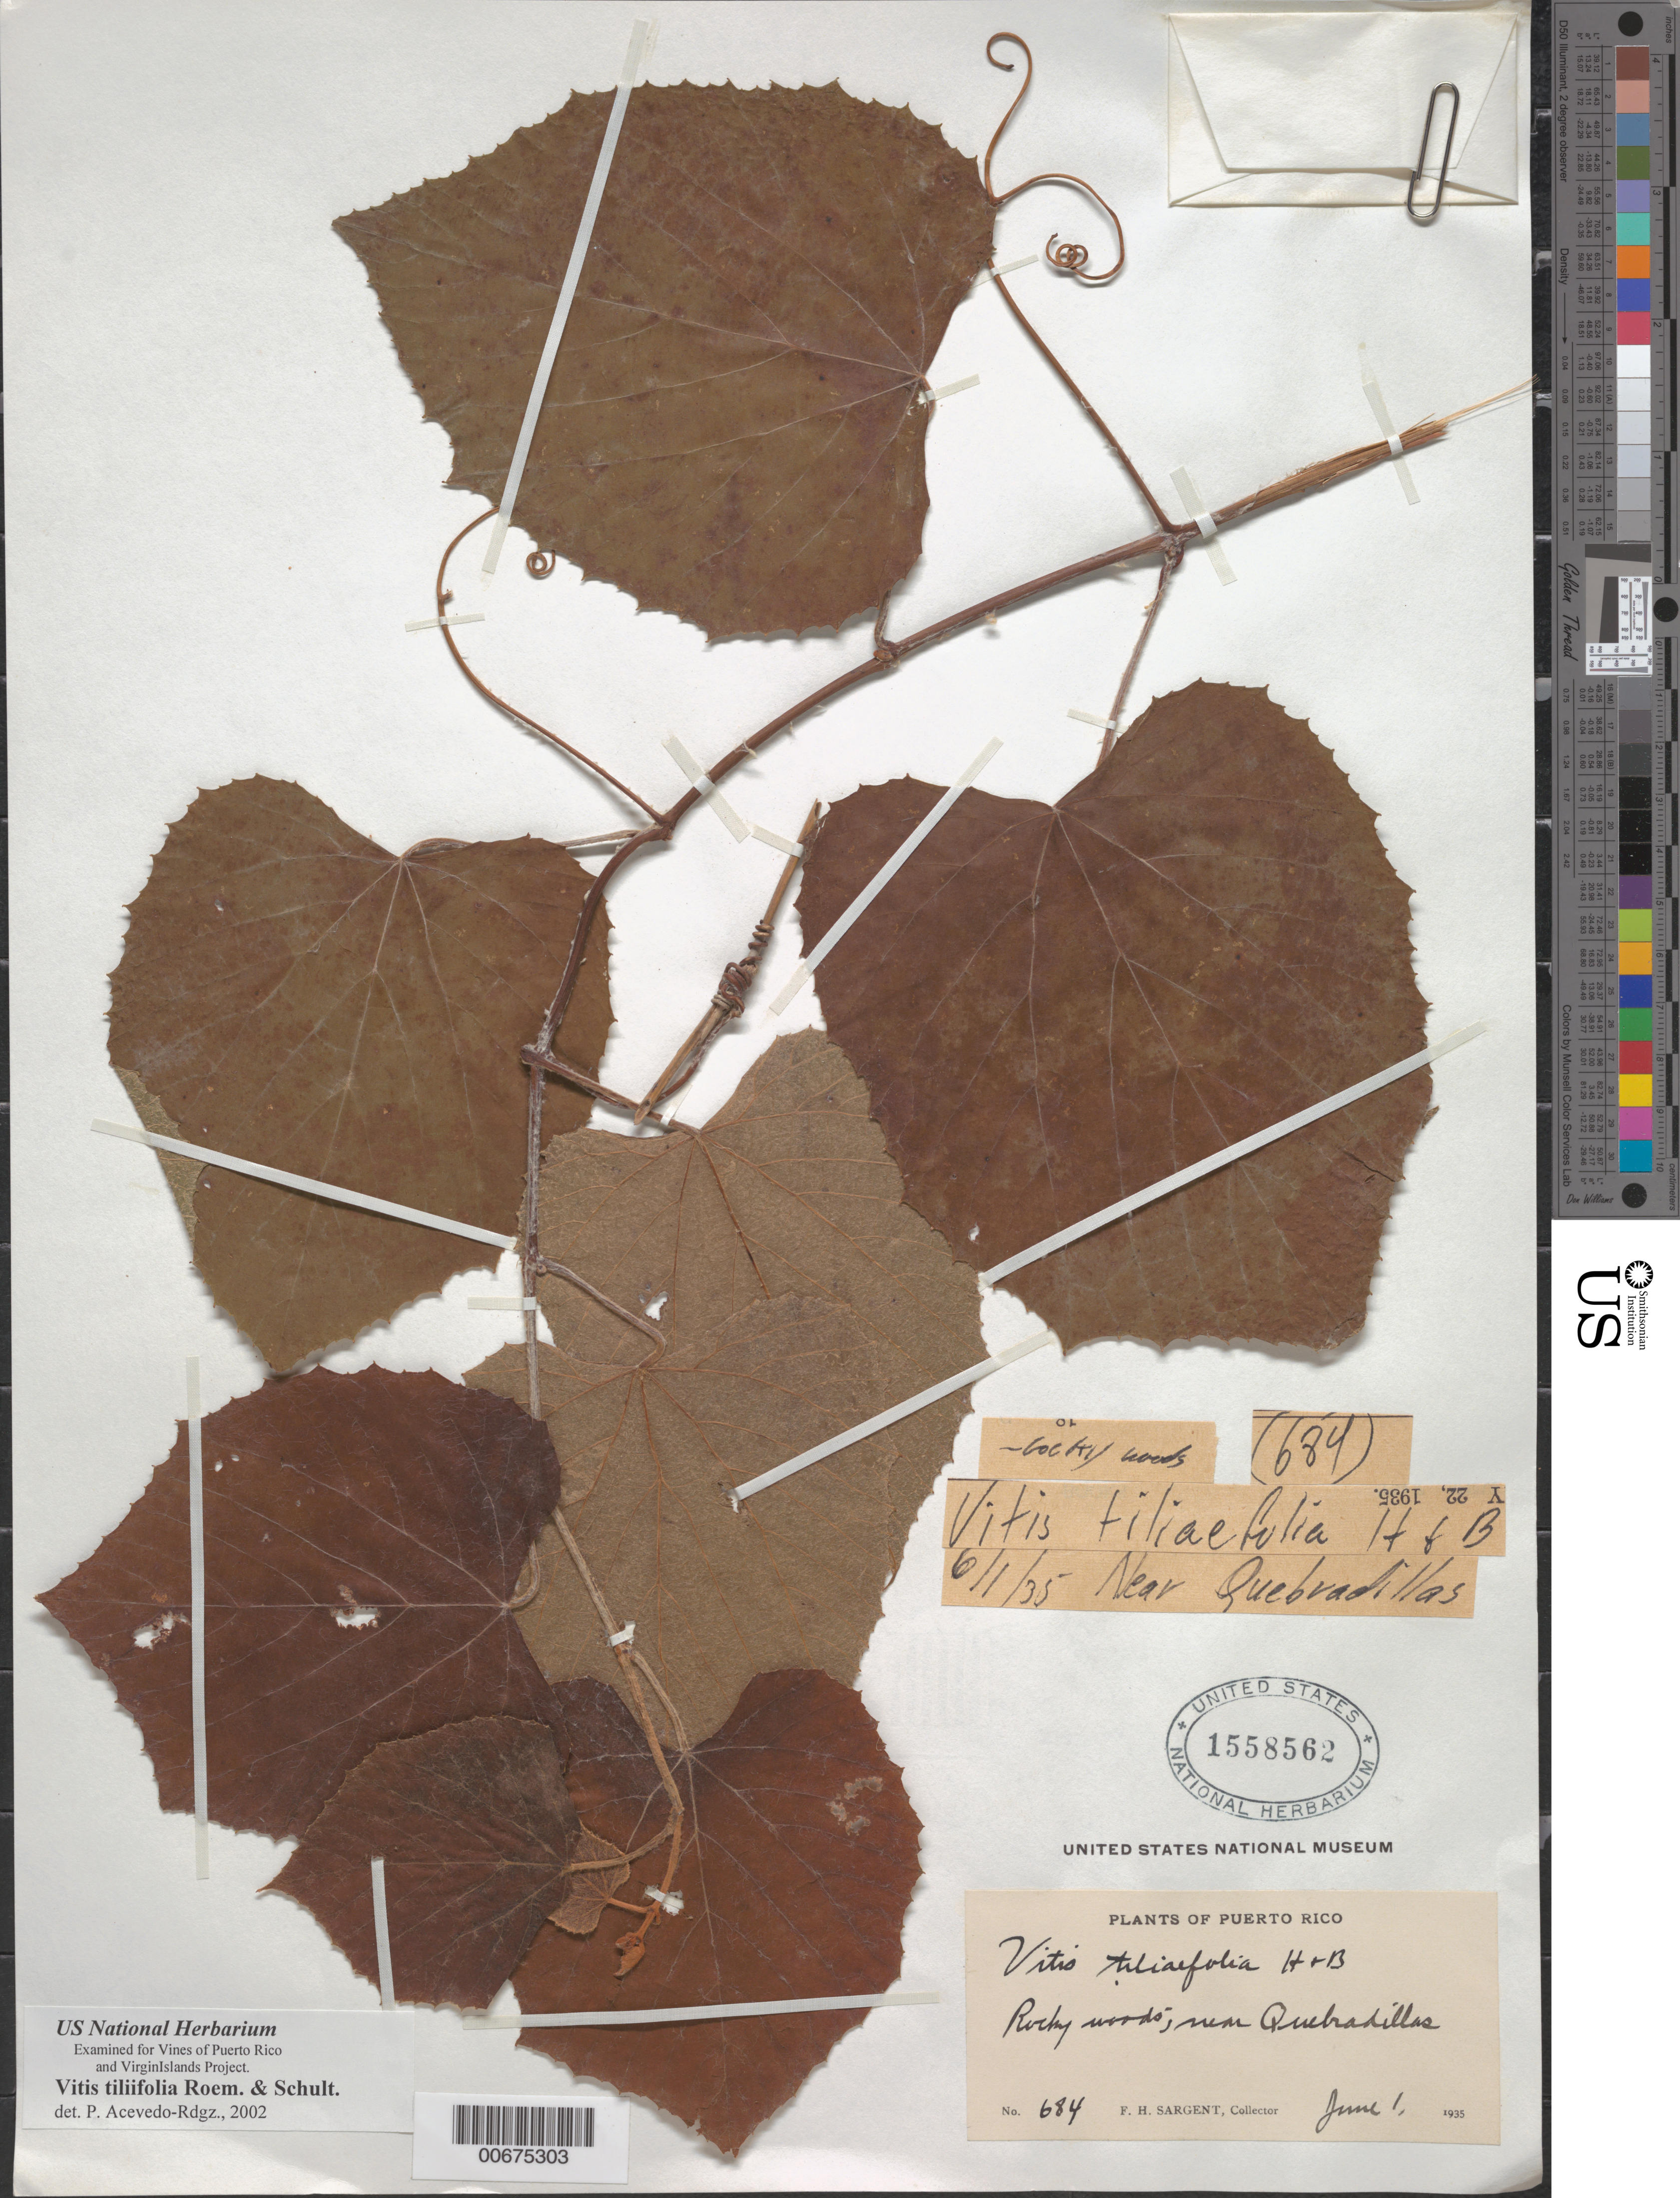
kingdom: Plantae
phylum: Tracheophyta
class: Magnoliopsida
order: Vitales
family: Vitaceae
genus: Vitis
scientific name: Vitis tiliaefolia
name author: Willd.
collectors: F. H. Sargent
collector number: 684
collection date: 1935-06-01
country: Puerto Rico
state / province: Quebradillas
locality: Near Quebradillas.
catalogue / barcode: US 1558562